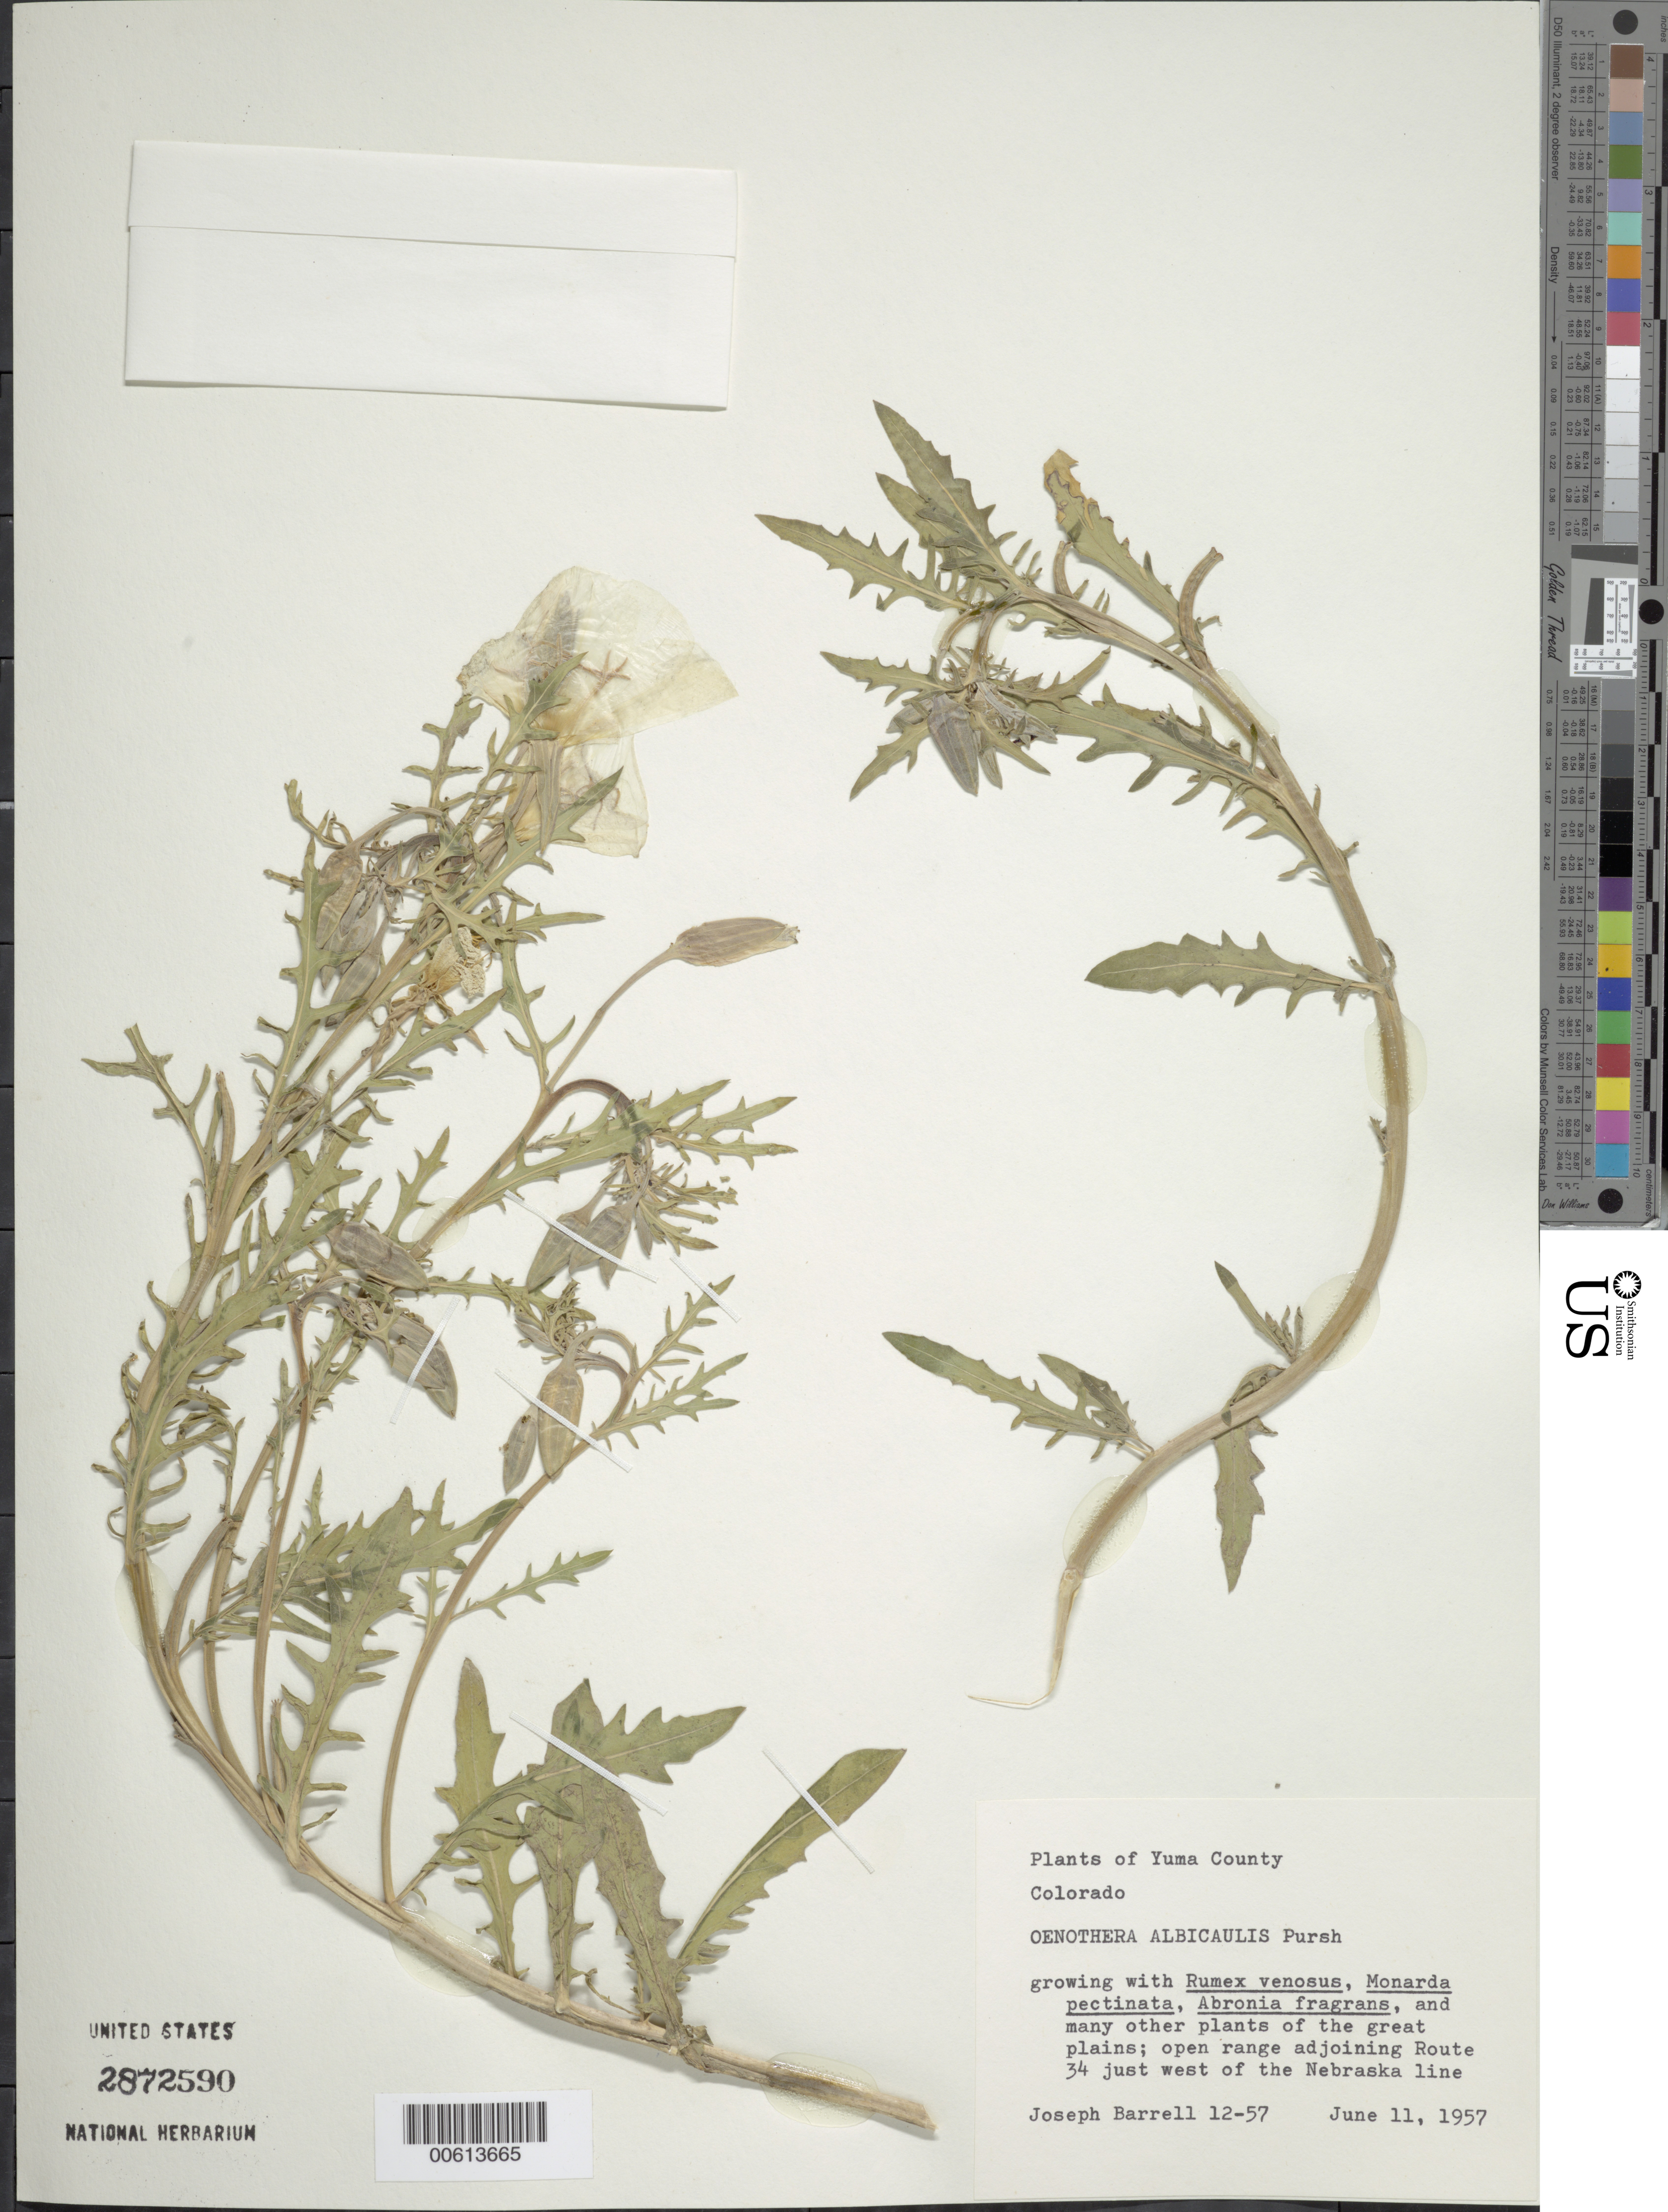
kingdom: Plantae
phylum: Tracheophyta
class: Magnoliopsida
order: Myrtales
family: Onagraceae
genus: Oenothera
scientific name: Oenothera albicaulis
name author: Pursh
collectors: J. Barrell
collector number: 12-57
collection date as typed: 11 Jun 1957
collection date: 1957-06-11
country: United States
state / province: Colorado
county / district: Yuma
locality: W of the Nebraska line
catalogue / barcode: US 2872590